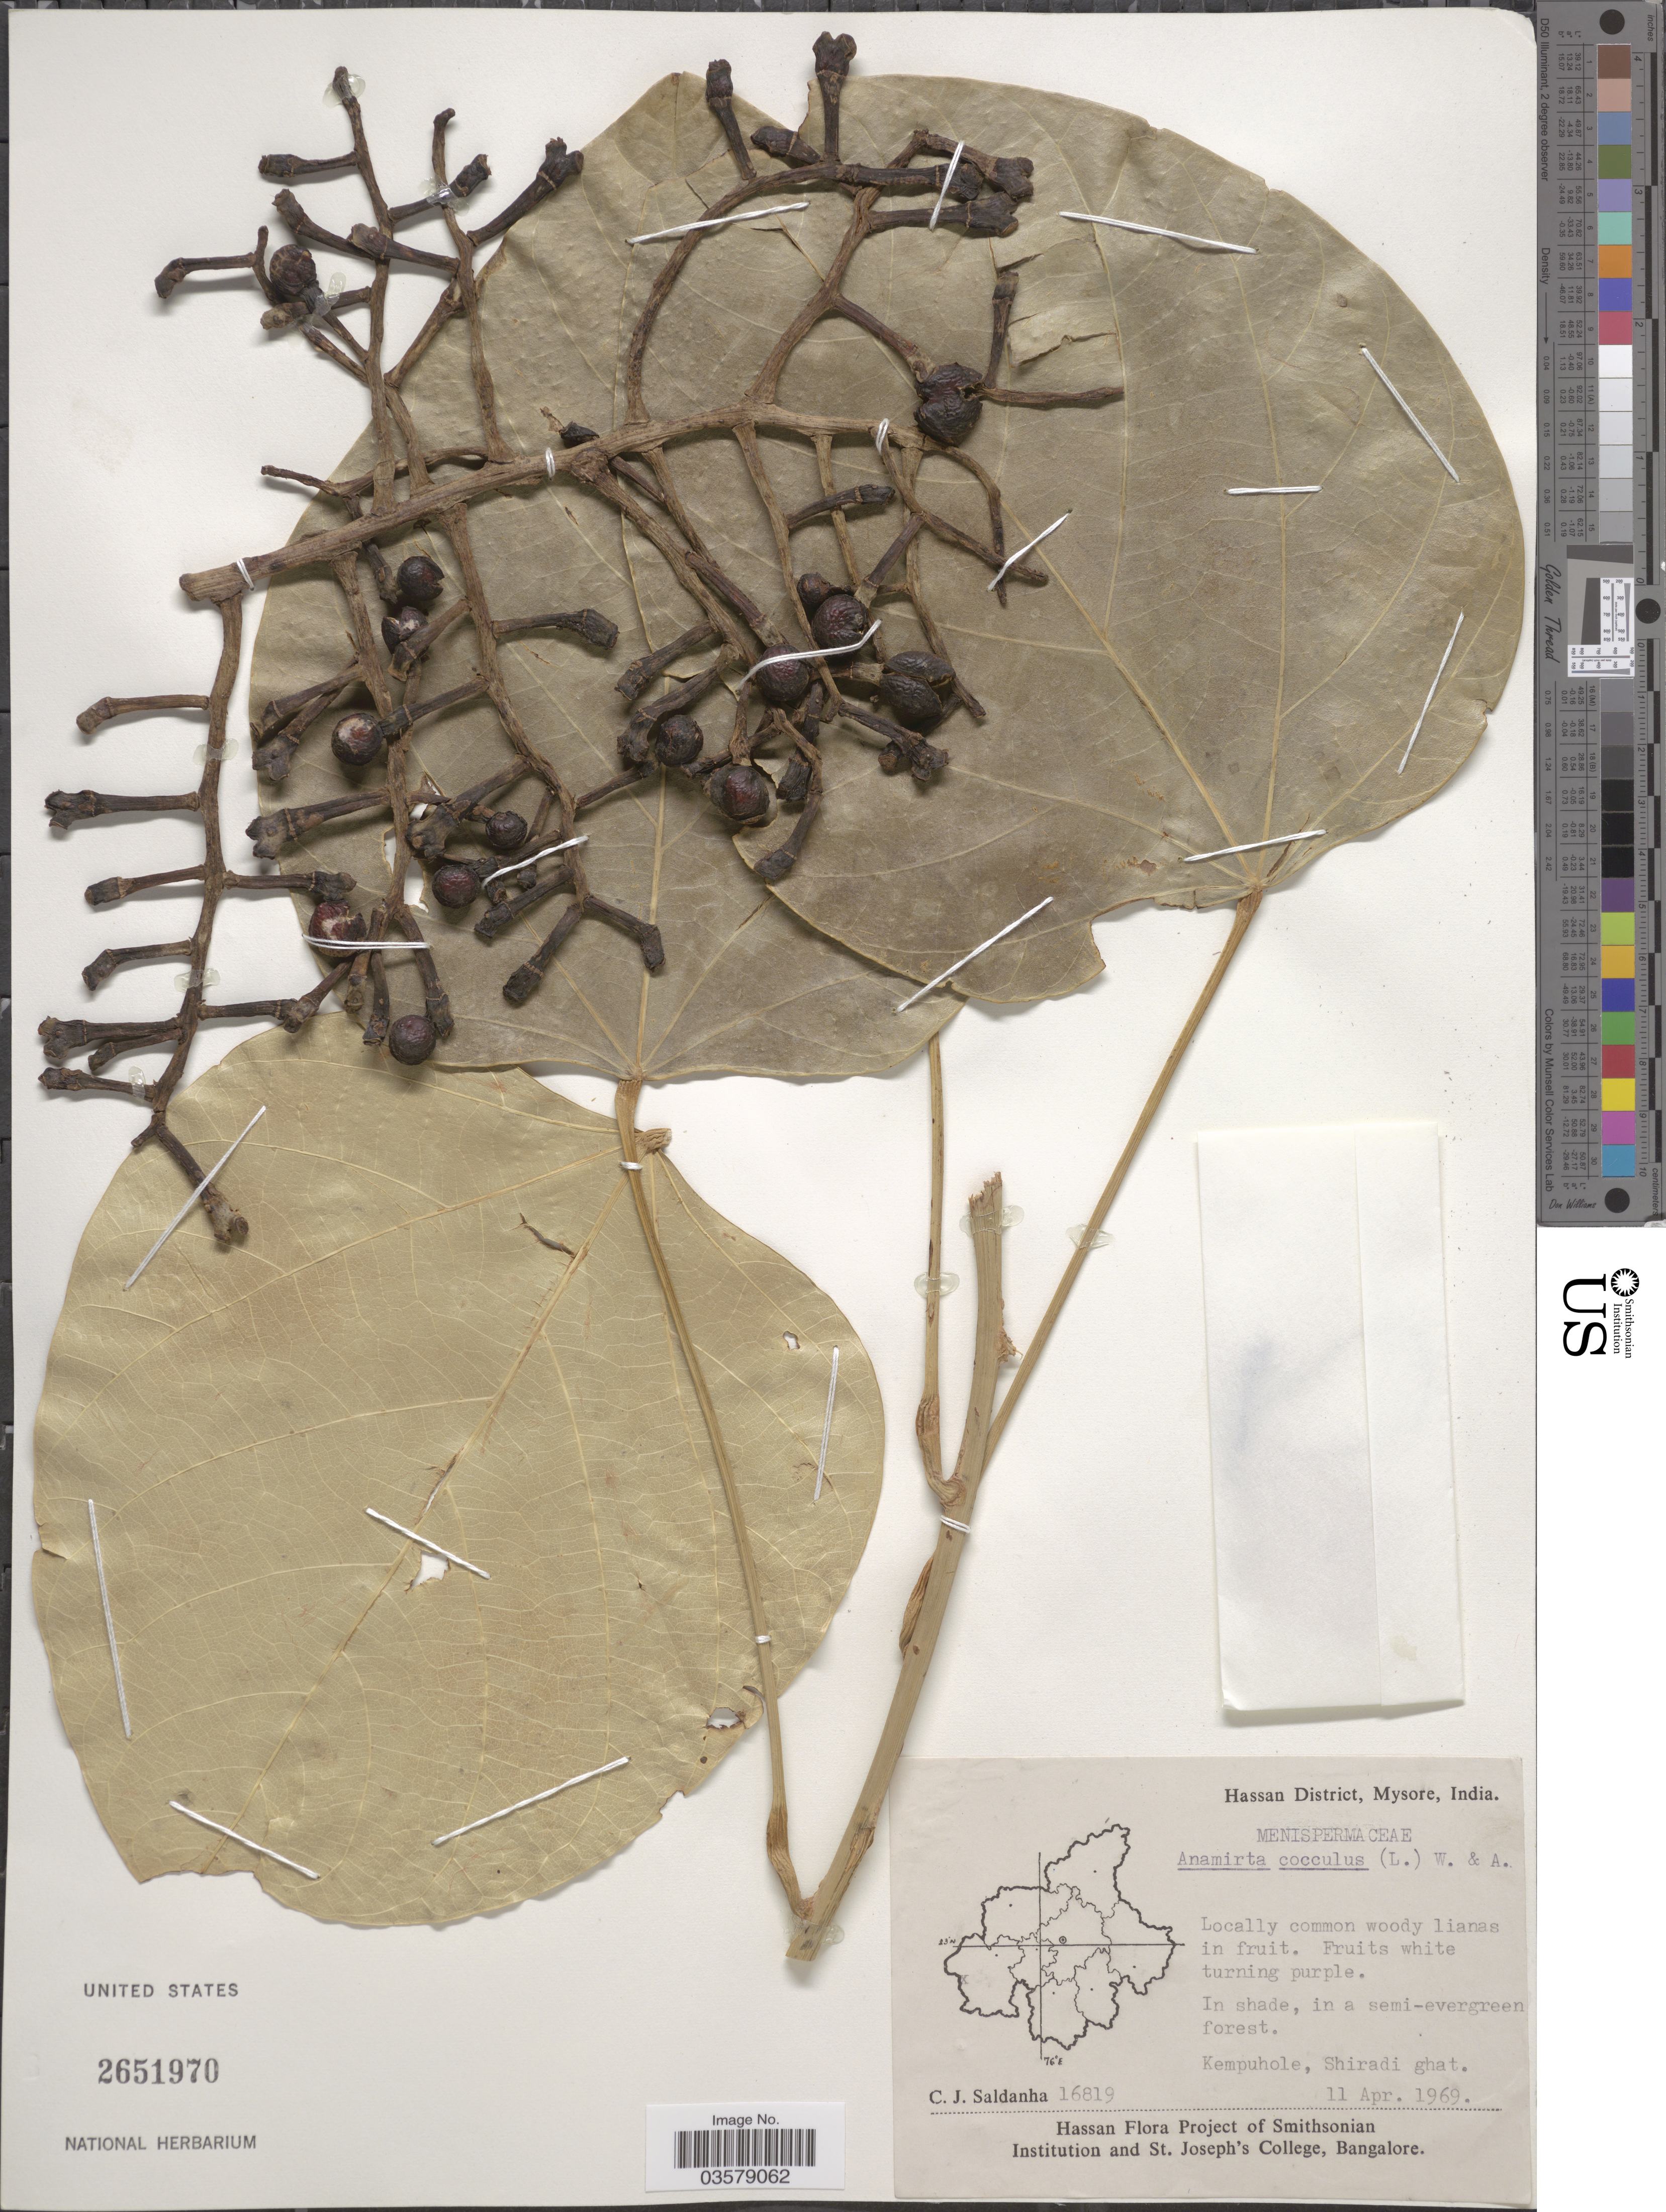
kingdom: Plantae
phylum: Tracheophyta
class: Magnoliopsida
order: Ranunculales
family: Menispermaceae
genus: Anamirta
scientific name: Anamirta cocculus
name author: (L.) Wight & Arn.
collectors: C. J. Saldanha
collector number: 16819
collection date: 1969-04-11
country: India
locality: Hassan District, Mysore. Kempuhole, Shiradi ghat.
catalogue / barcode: US 2651970